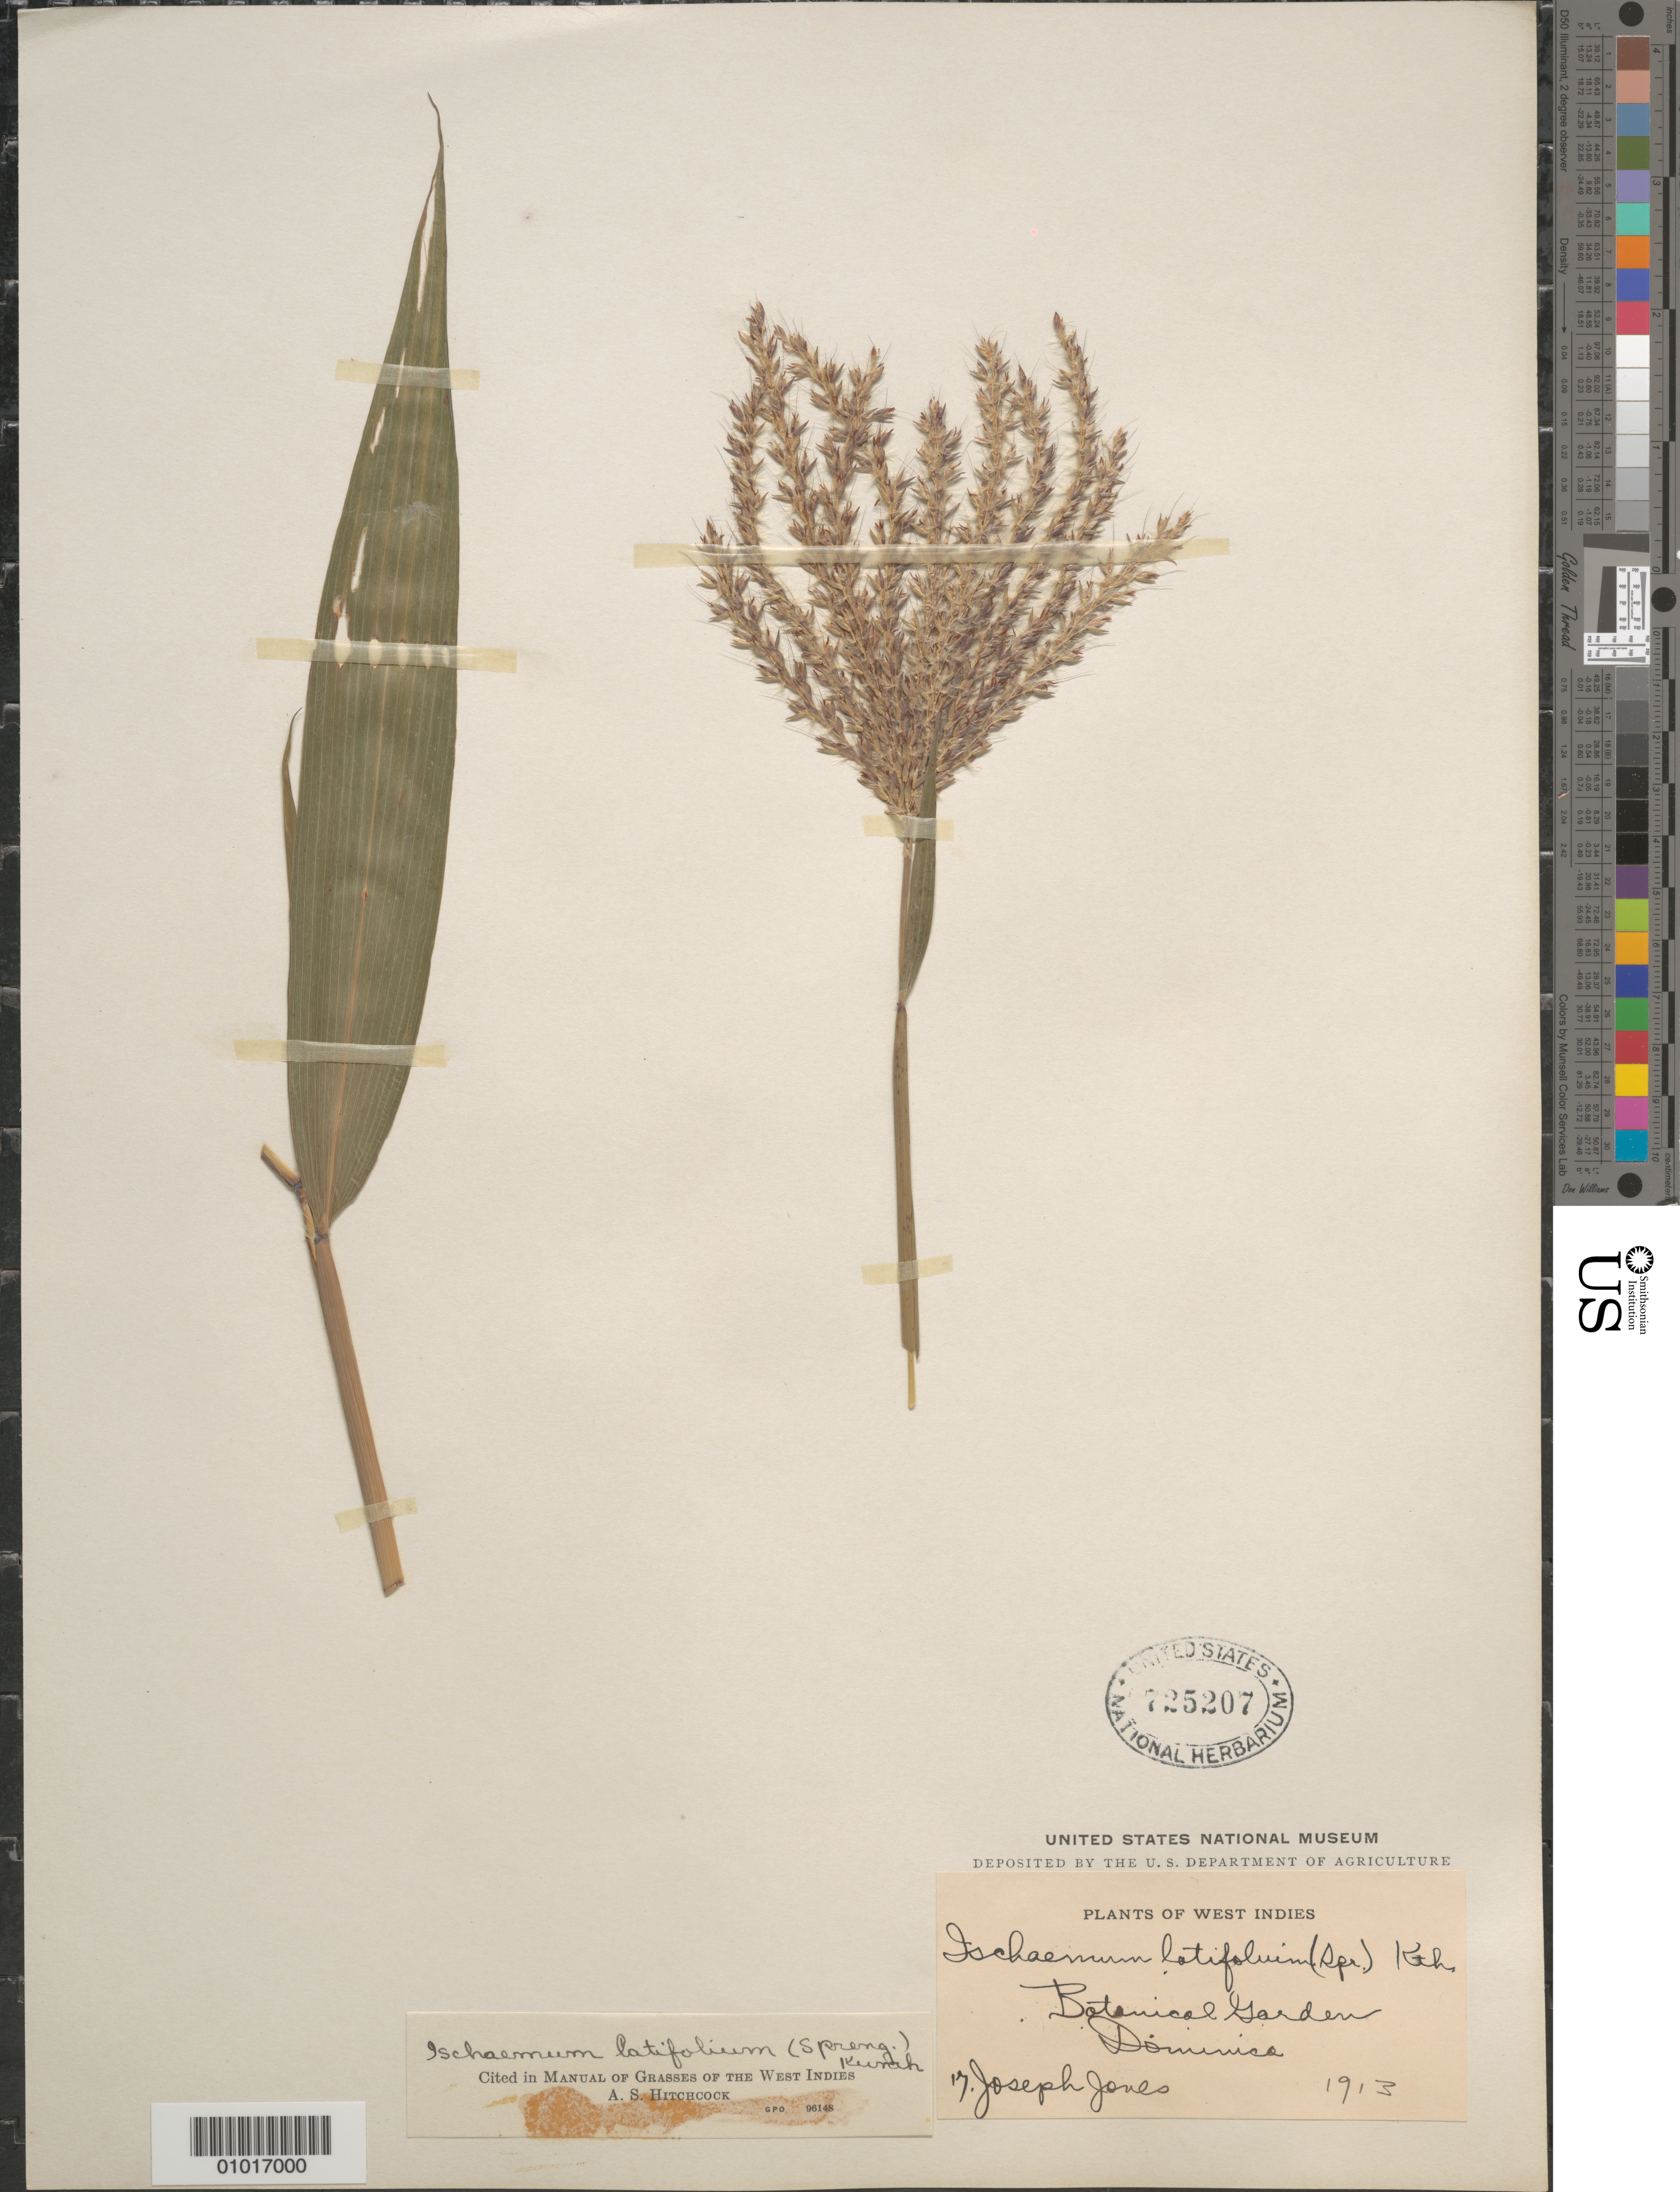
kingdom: Plantae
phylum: Tracheophyta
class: Liliopsida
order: Poales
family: Poaceae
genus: Ischaemum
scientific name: Ischaemum latifolium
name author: (Spreng.) Kunth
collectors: J. Jones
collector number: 17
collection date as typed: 01 Jan 1913 to 31 Dec 1913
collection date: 1913-01-01/1913-12-31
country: Dominica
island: Dominica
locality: Botanical Garden Dominica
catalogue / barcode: US 725207